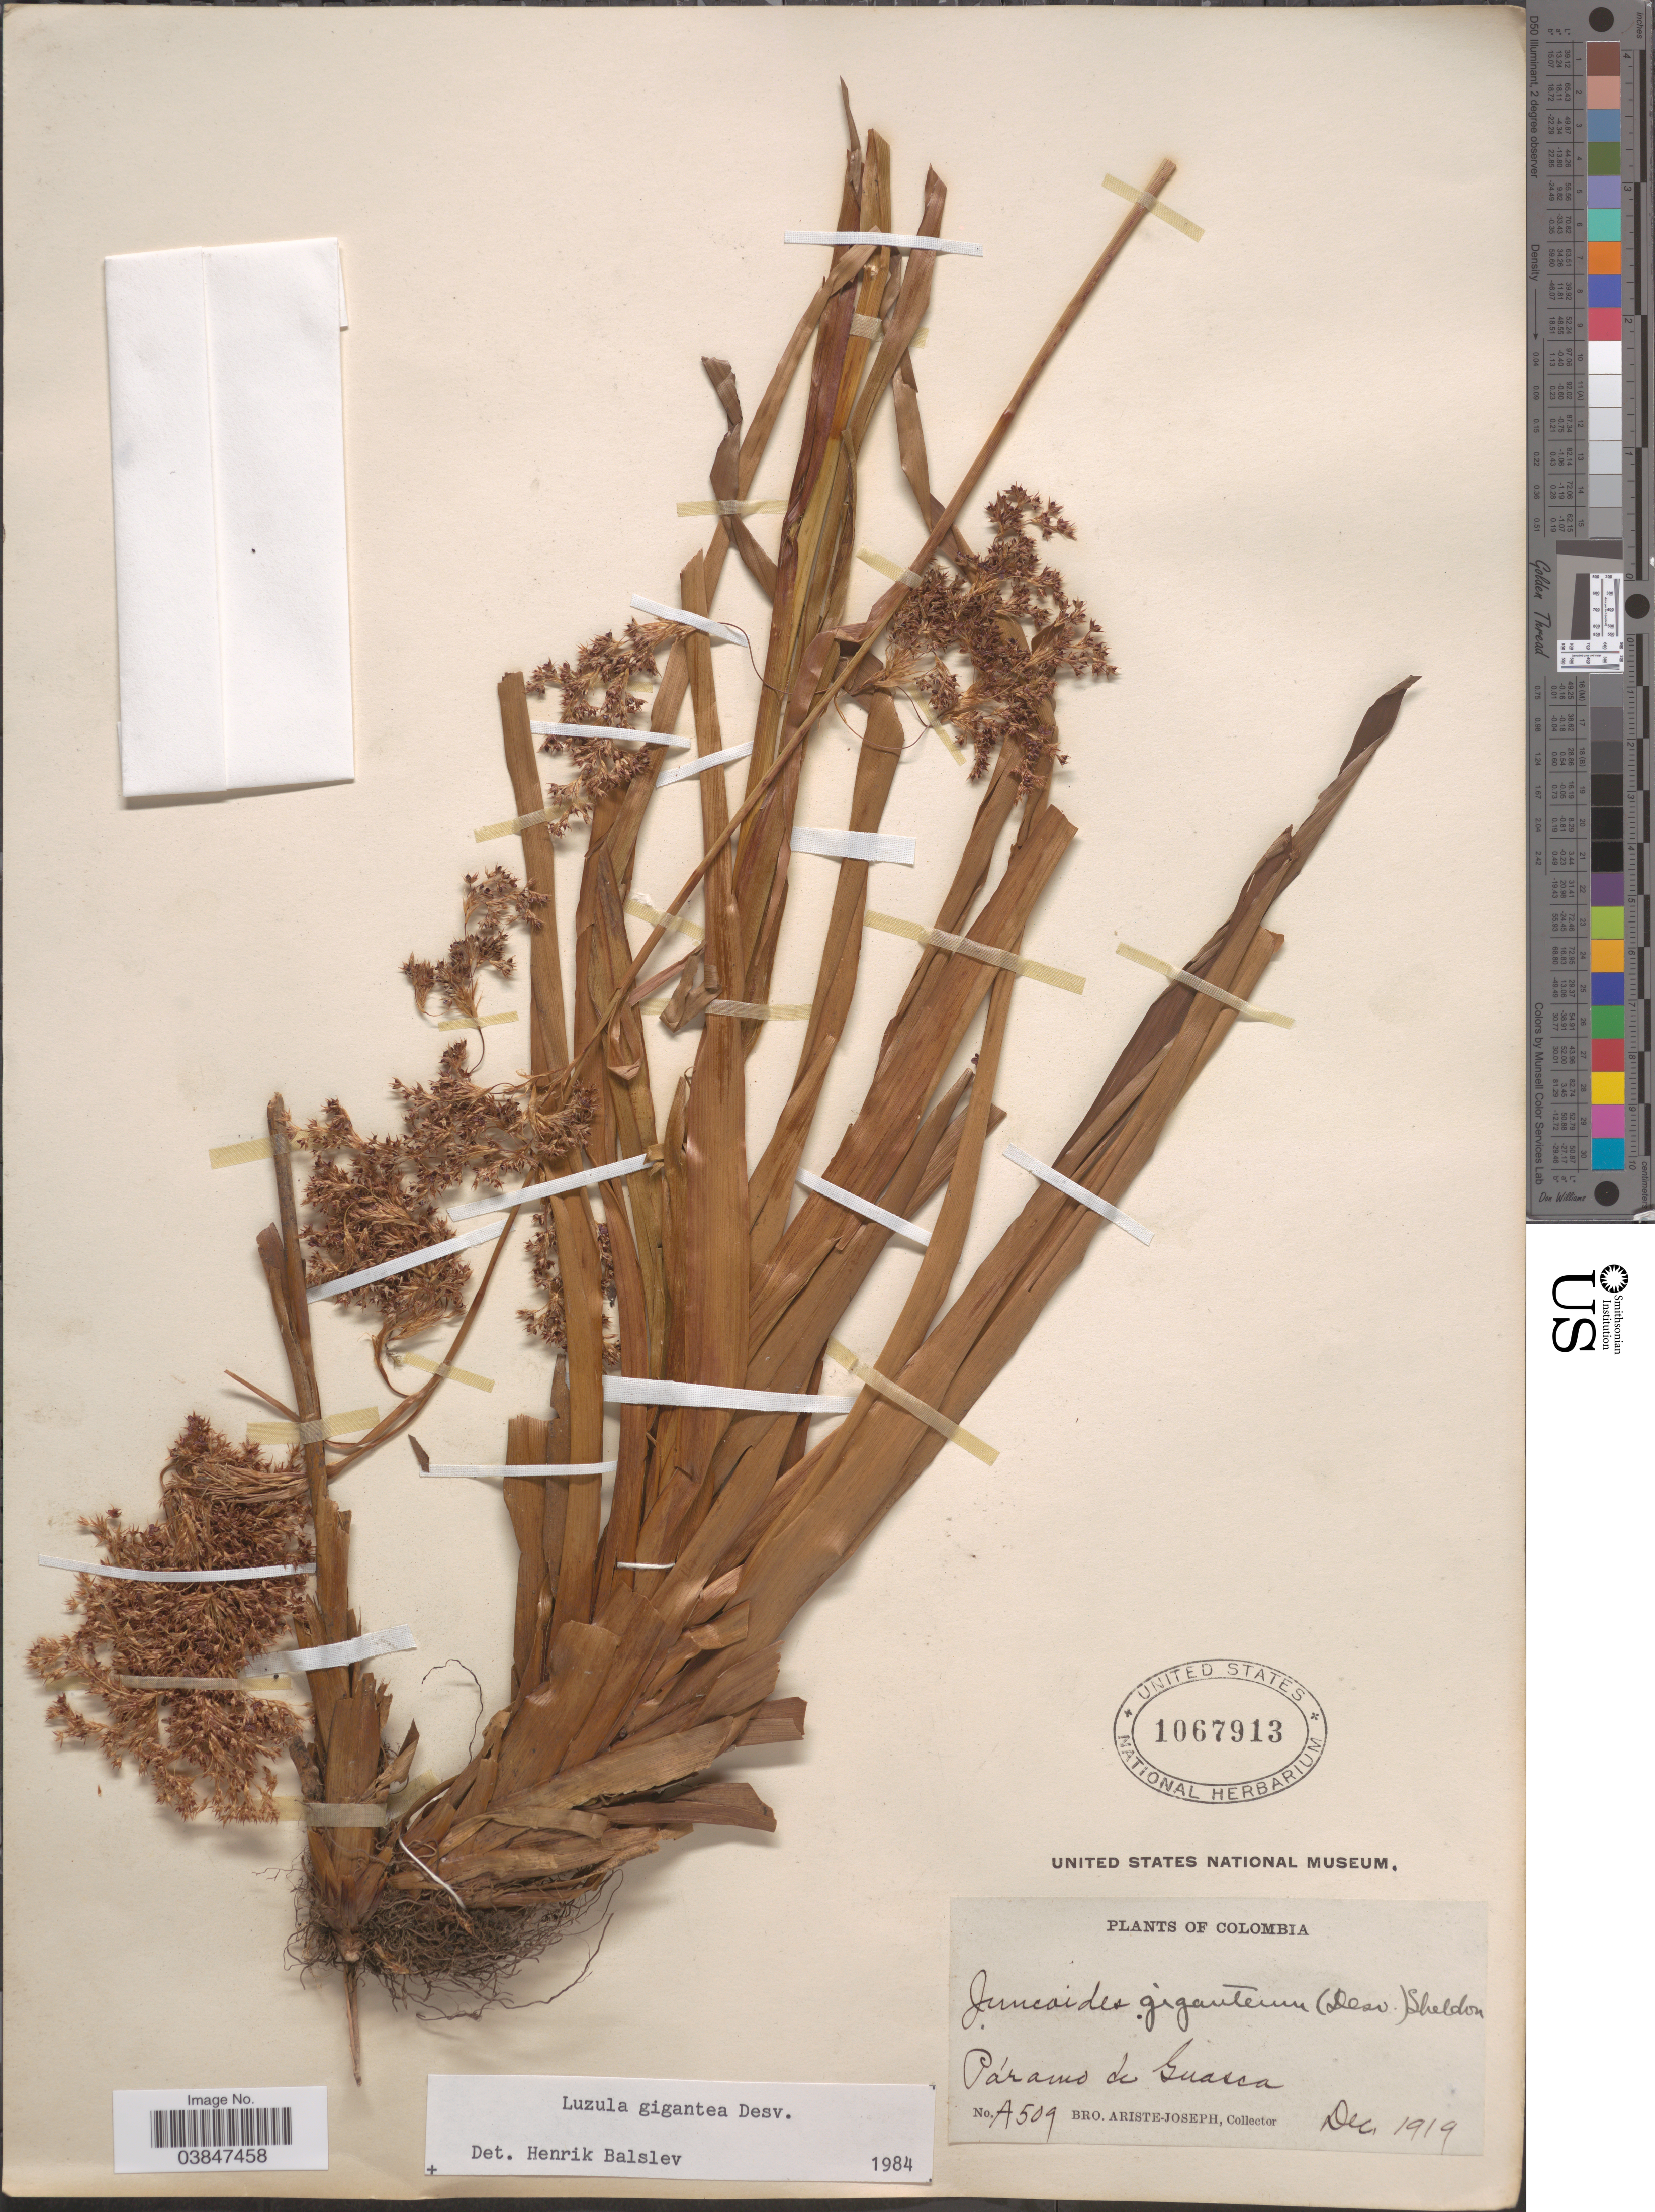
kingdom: Plantae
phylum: Tracheophyta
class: Liliopsida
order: Poales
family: Juncaceae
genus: Luzula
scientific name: Luzula gigantea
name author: Desv.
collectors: Bro. Ariste-Joseph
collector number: A509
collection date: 1919-12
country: Colombia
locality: Páramo de Guasca.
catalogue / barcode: US 1067913